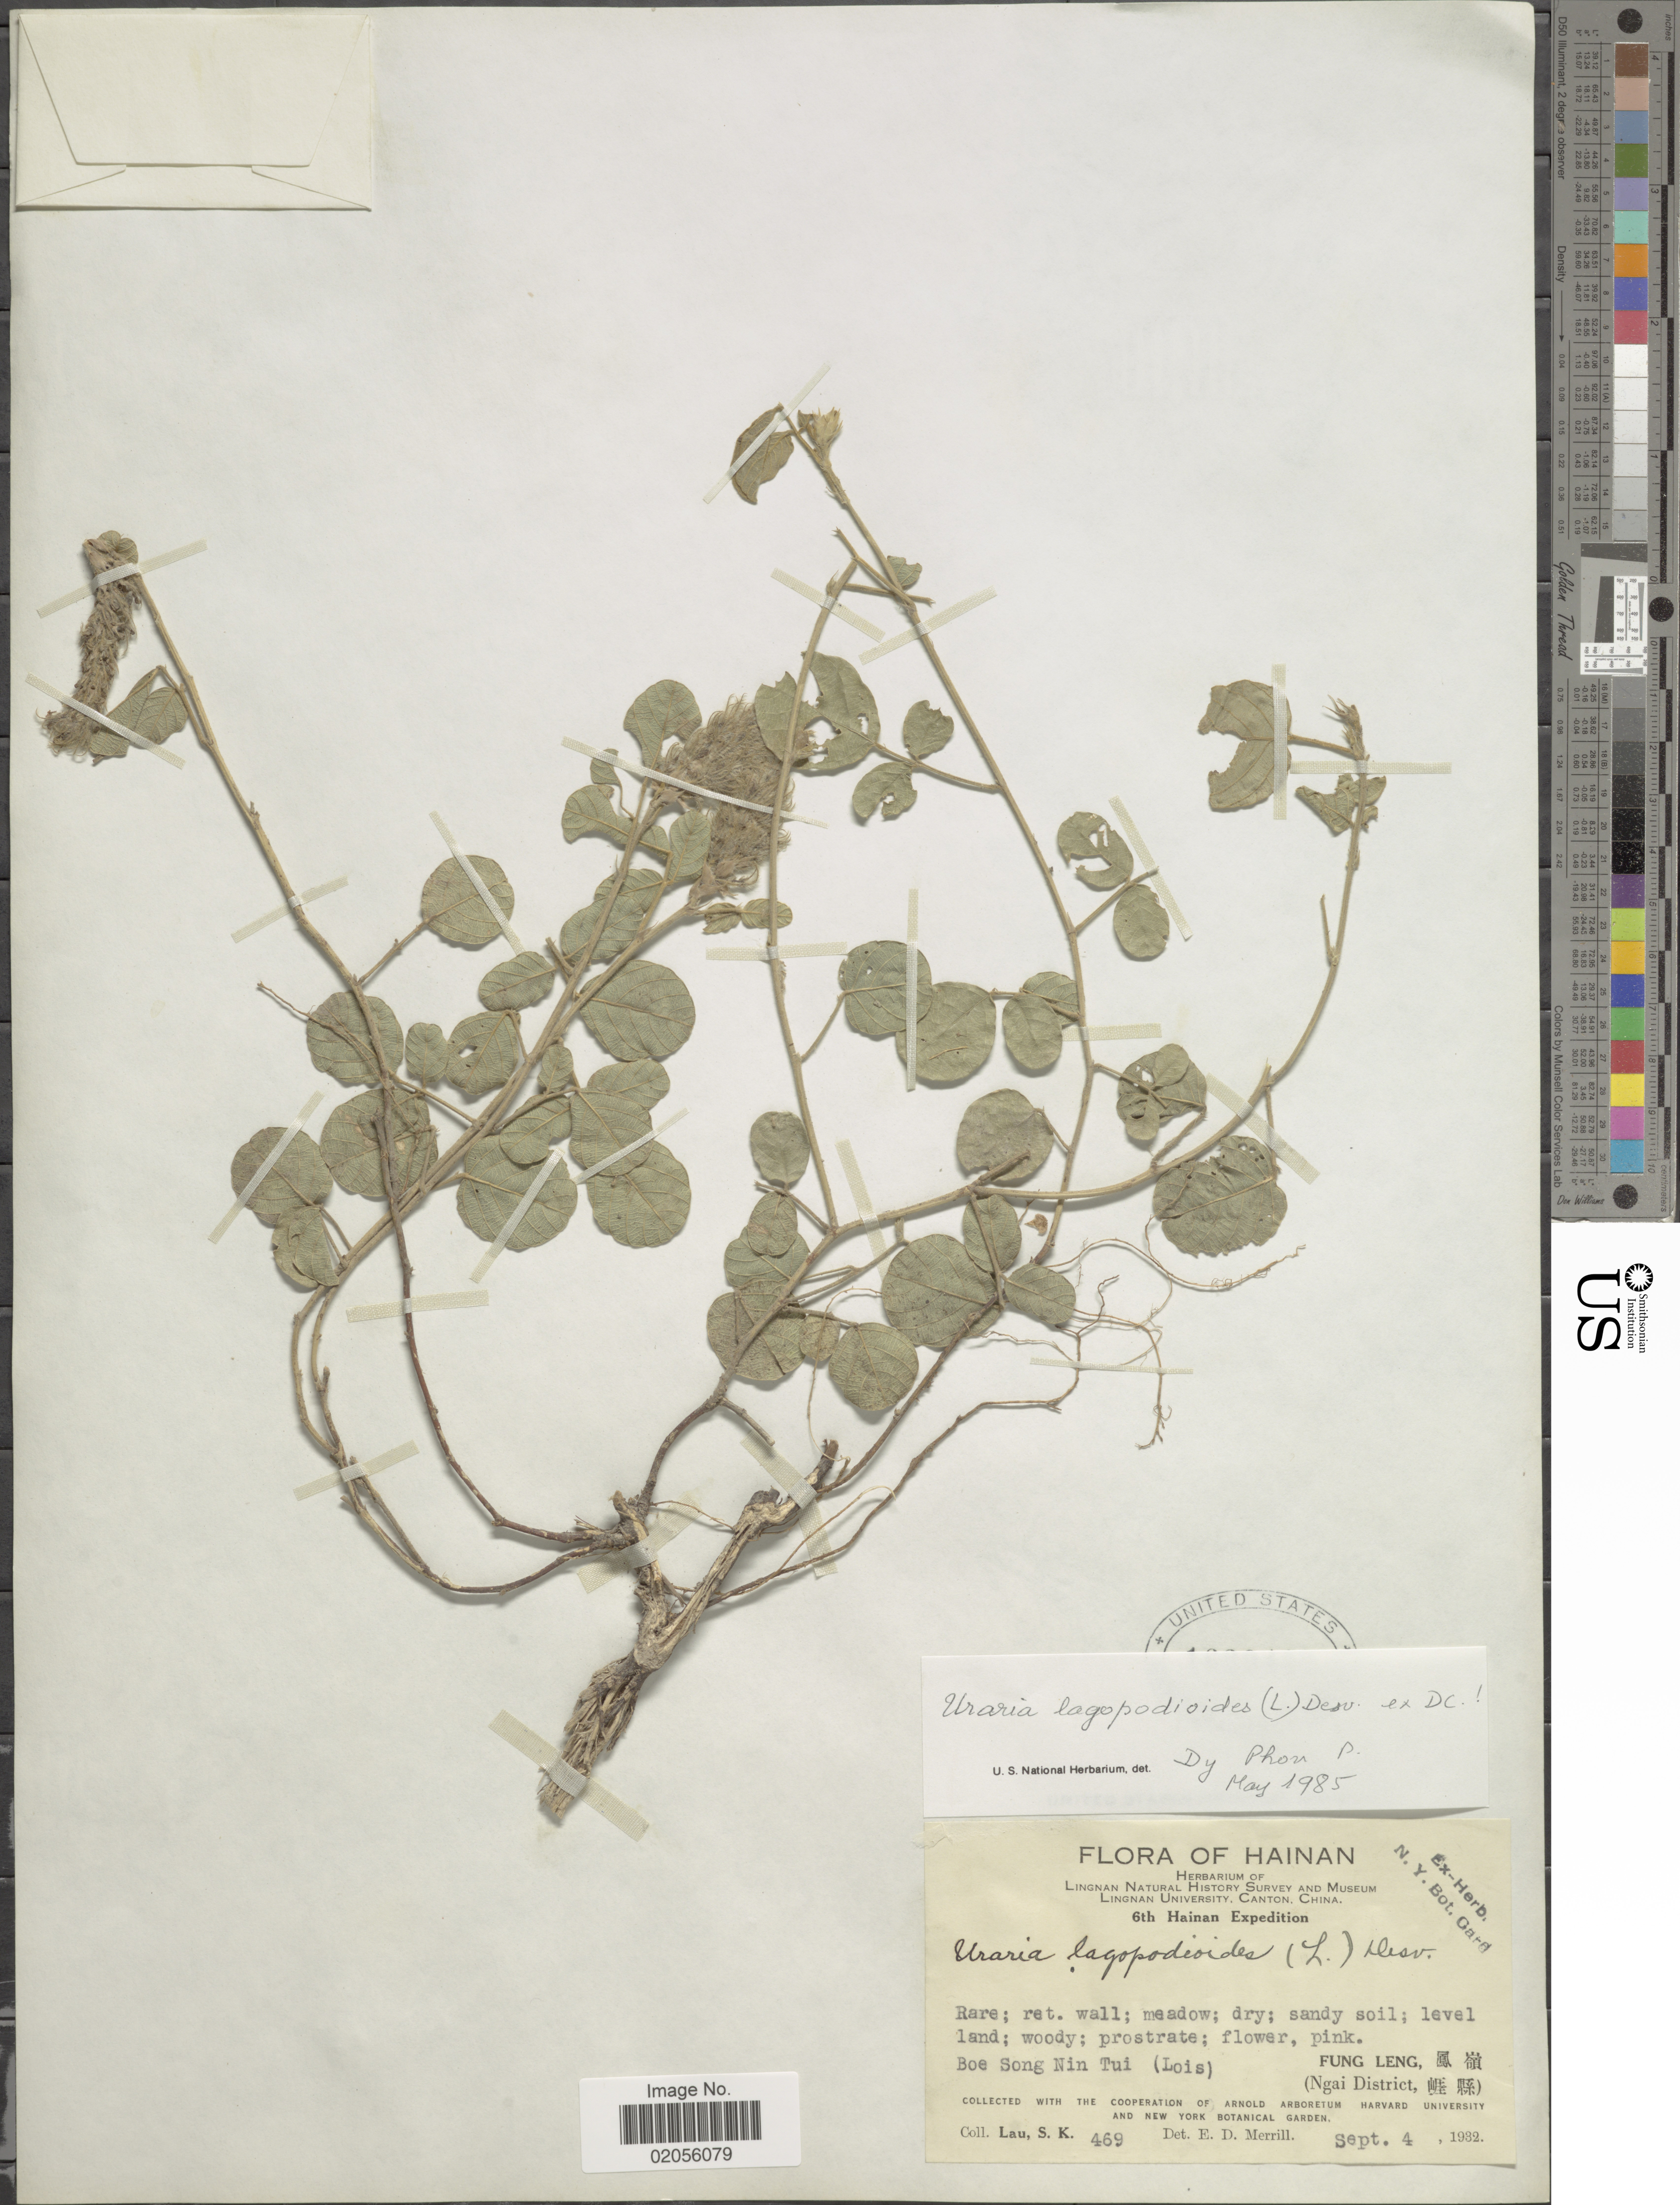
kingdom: Plantae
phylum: Tracheophyta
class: Magnoliopsida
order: Fabales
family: Fabaceae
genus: Uraria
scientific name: Uraria lagopodioides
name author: (L.) Desv. ex DC.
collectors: S. K. Lau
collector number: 469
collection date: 1932-09-04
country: China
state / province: Hainan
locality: Boe Song Nin Tui (Lois). Fung Leng, (Ngai District)